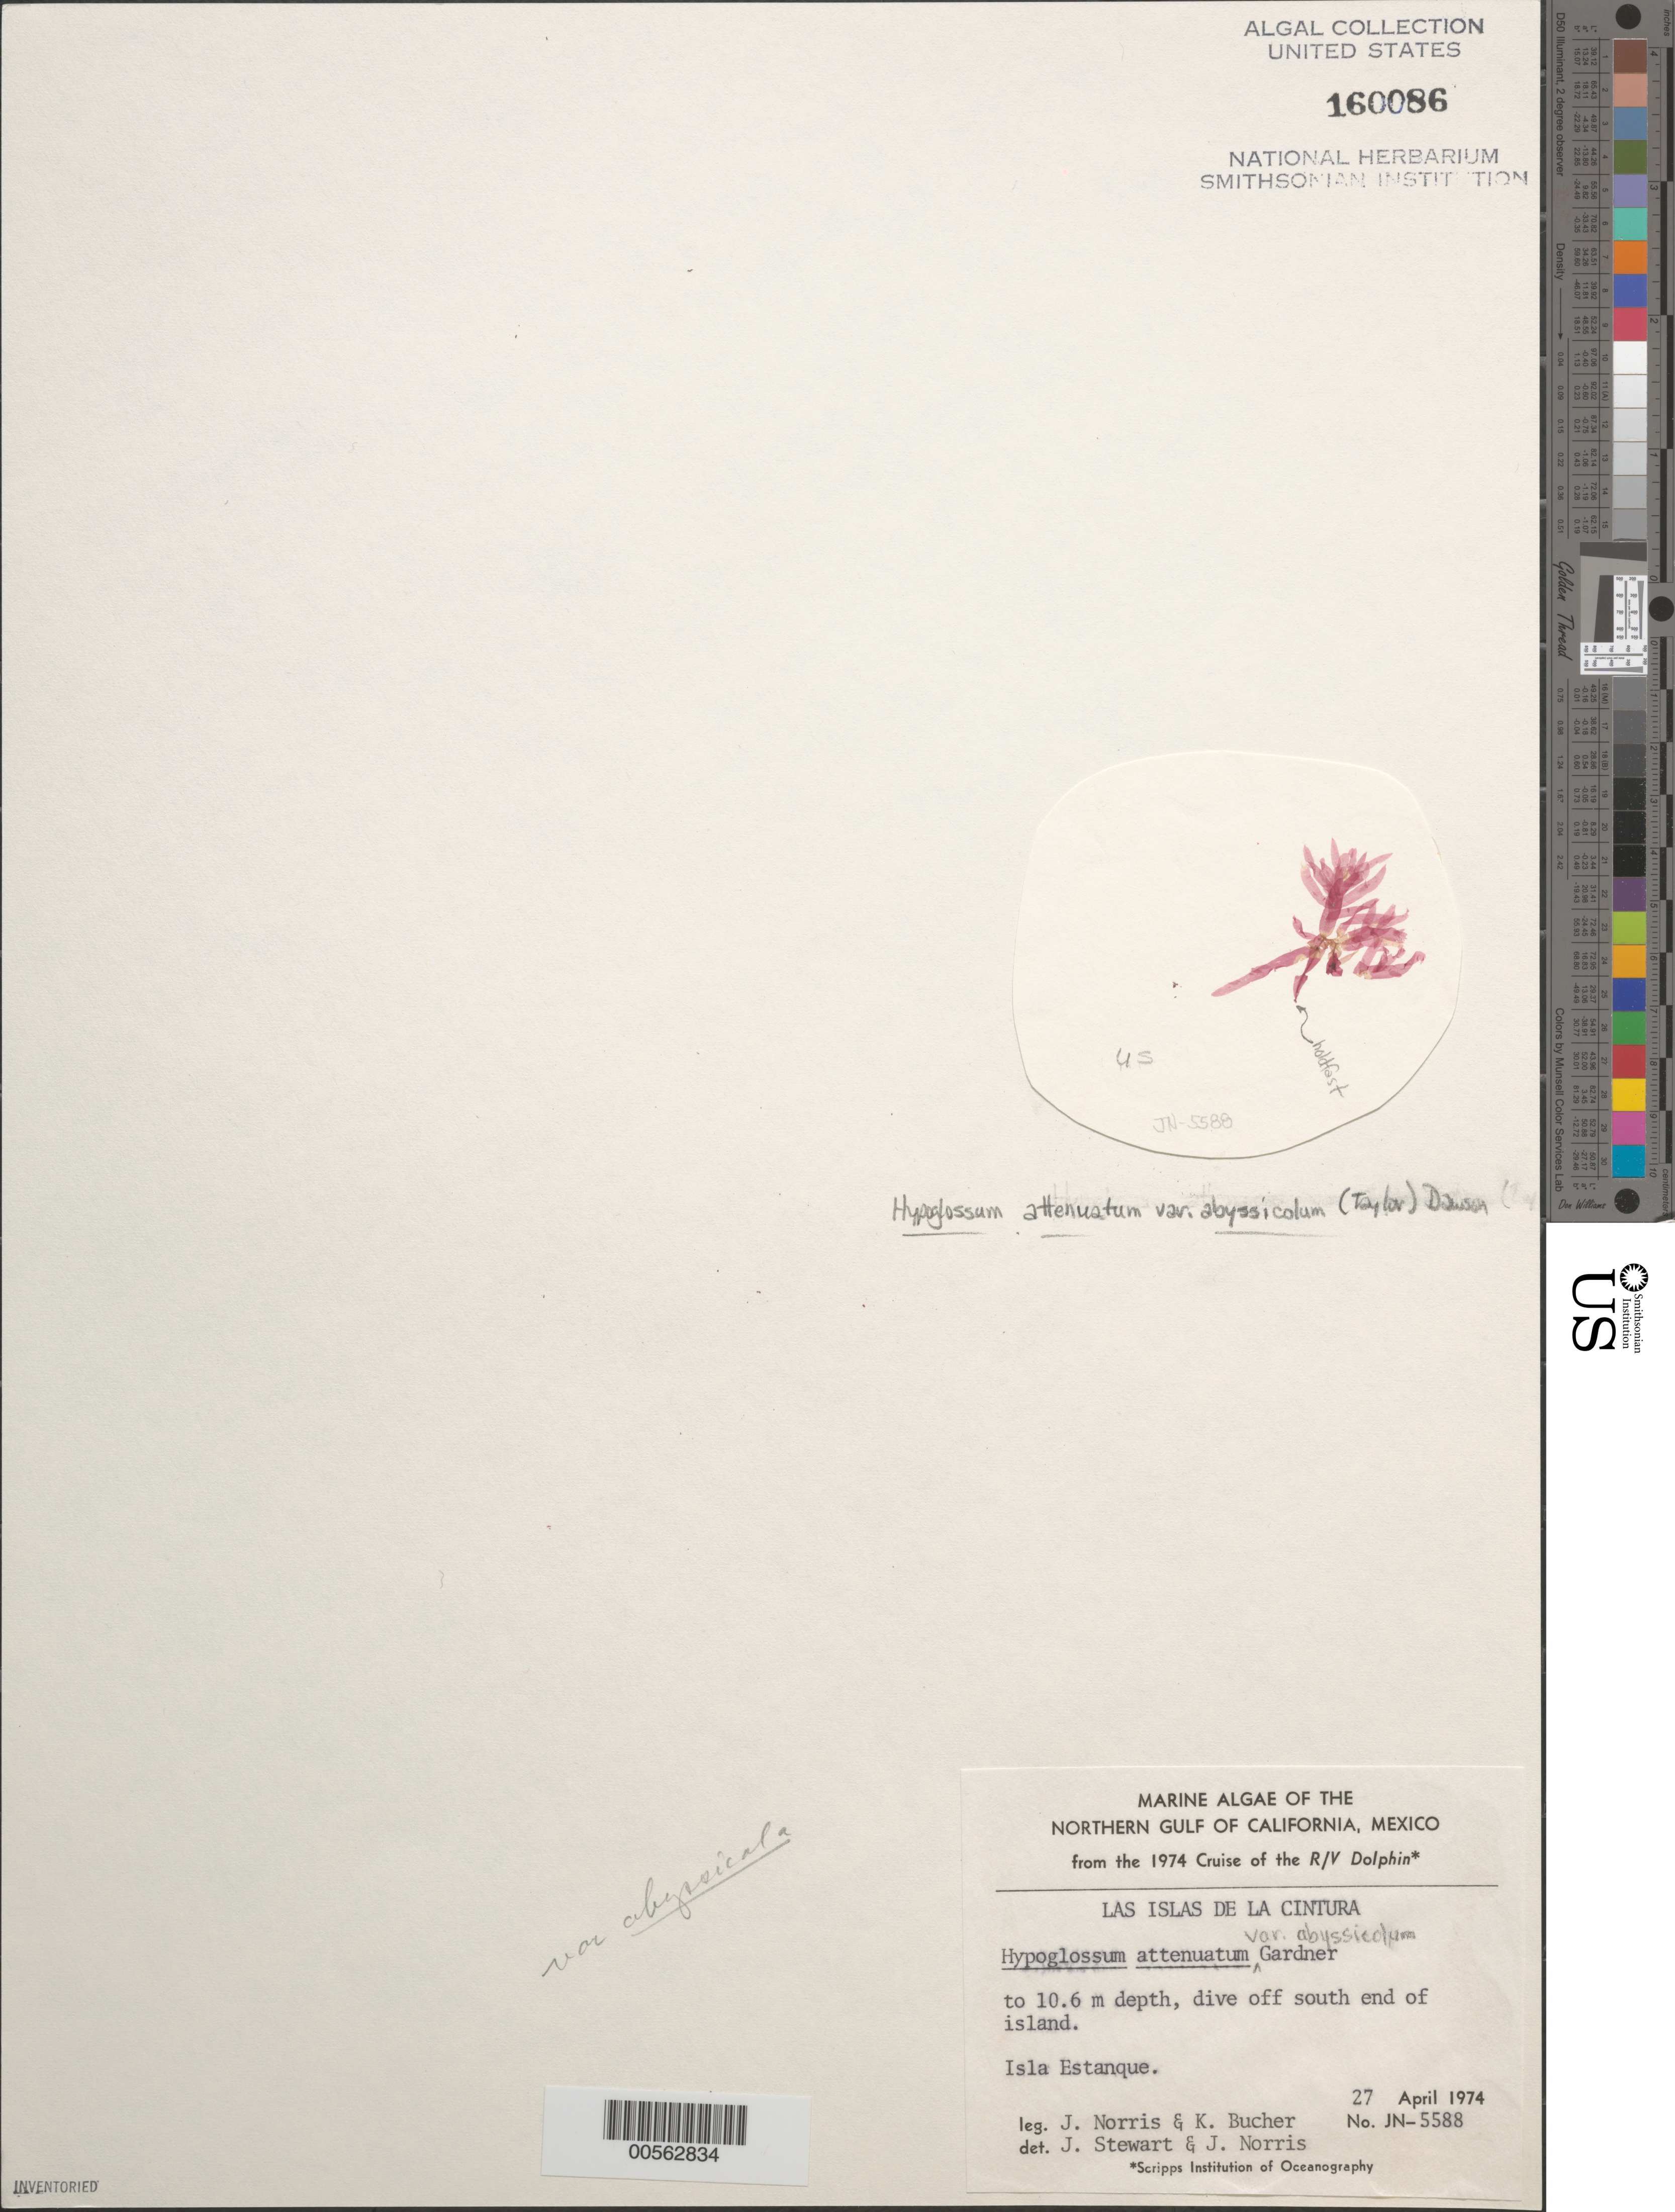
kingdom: Plantae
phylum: Rhodophyta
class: Florideophyceae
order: Ceramiales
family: Delesseriaceae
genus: Hypoglossum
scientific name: Hypoglossum attenuatum var. abyssicolum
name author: (W.R. Taylor) E.Y. Dawson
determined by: Stewart, J.; Norris, J. N.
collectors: J. N. Norris & K. E. Bucher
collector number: JN-5588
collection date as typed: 27 Apr 1974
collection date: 1974-04-27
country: Mexico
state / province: Baja California Norte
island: Isla Estanque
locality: Off Isla Angel de la Guarda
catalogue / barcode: US 160086